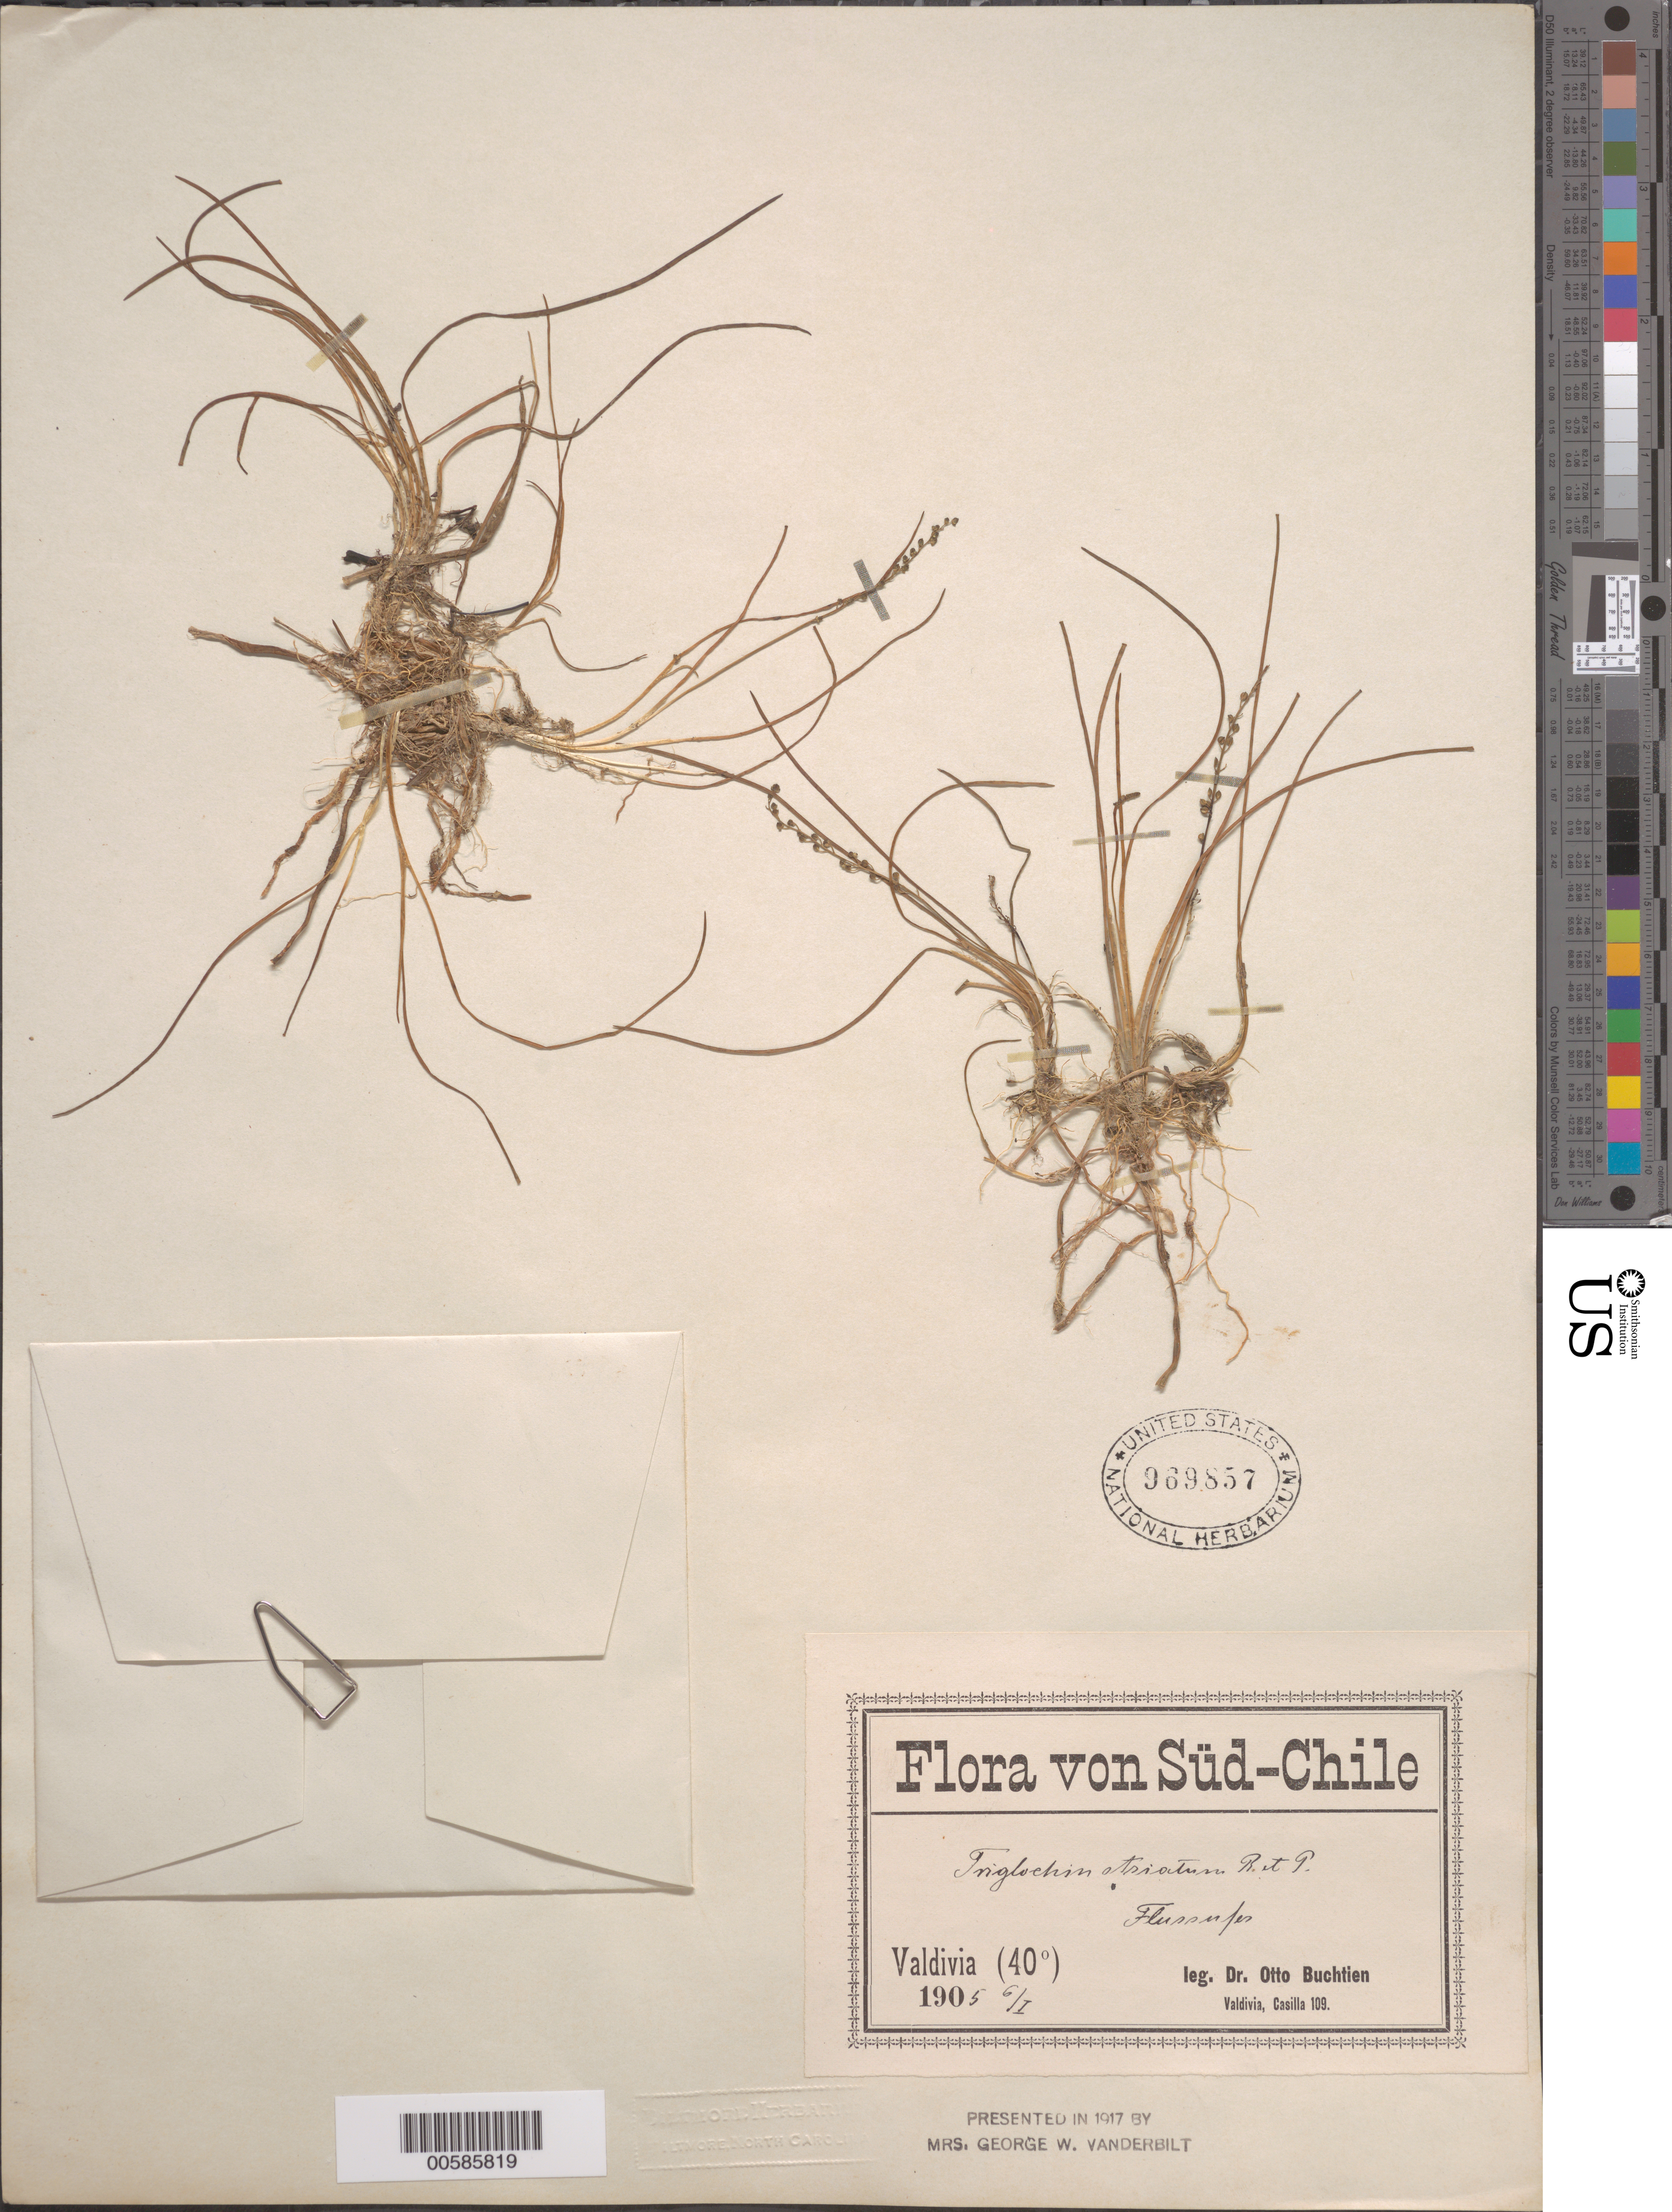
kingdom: Plantae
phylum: Tracheophyta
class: Liliopsida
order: Alismatales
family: Juncaginaceae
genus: Triglochin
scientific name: Triglochin striata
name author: Ruiz & Pav.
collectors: O. Buchtien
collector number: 109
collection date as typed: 06 Jan 1905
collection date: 1905-01-06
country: Chile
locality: Valdivia, Casilla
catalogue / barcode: US 969857